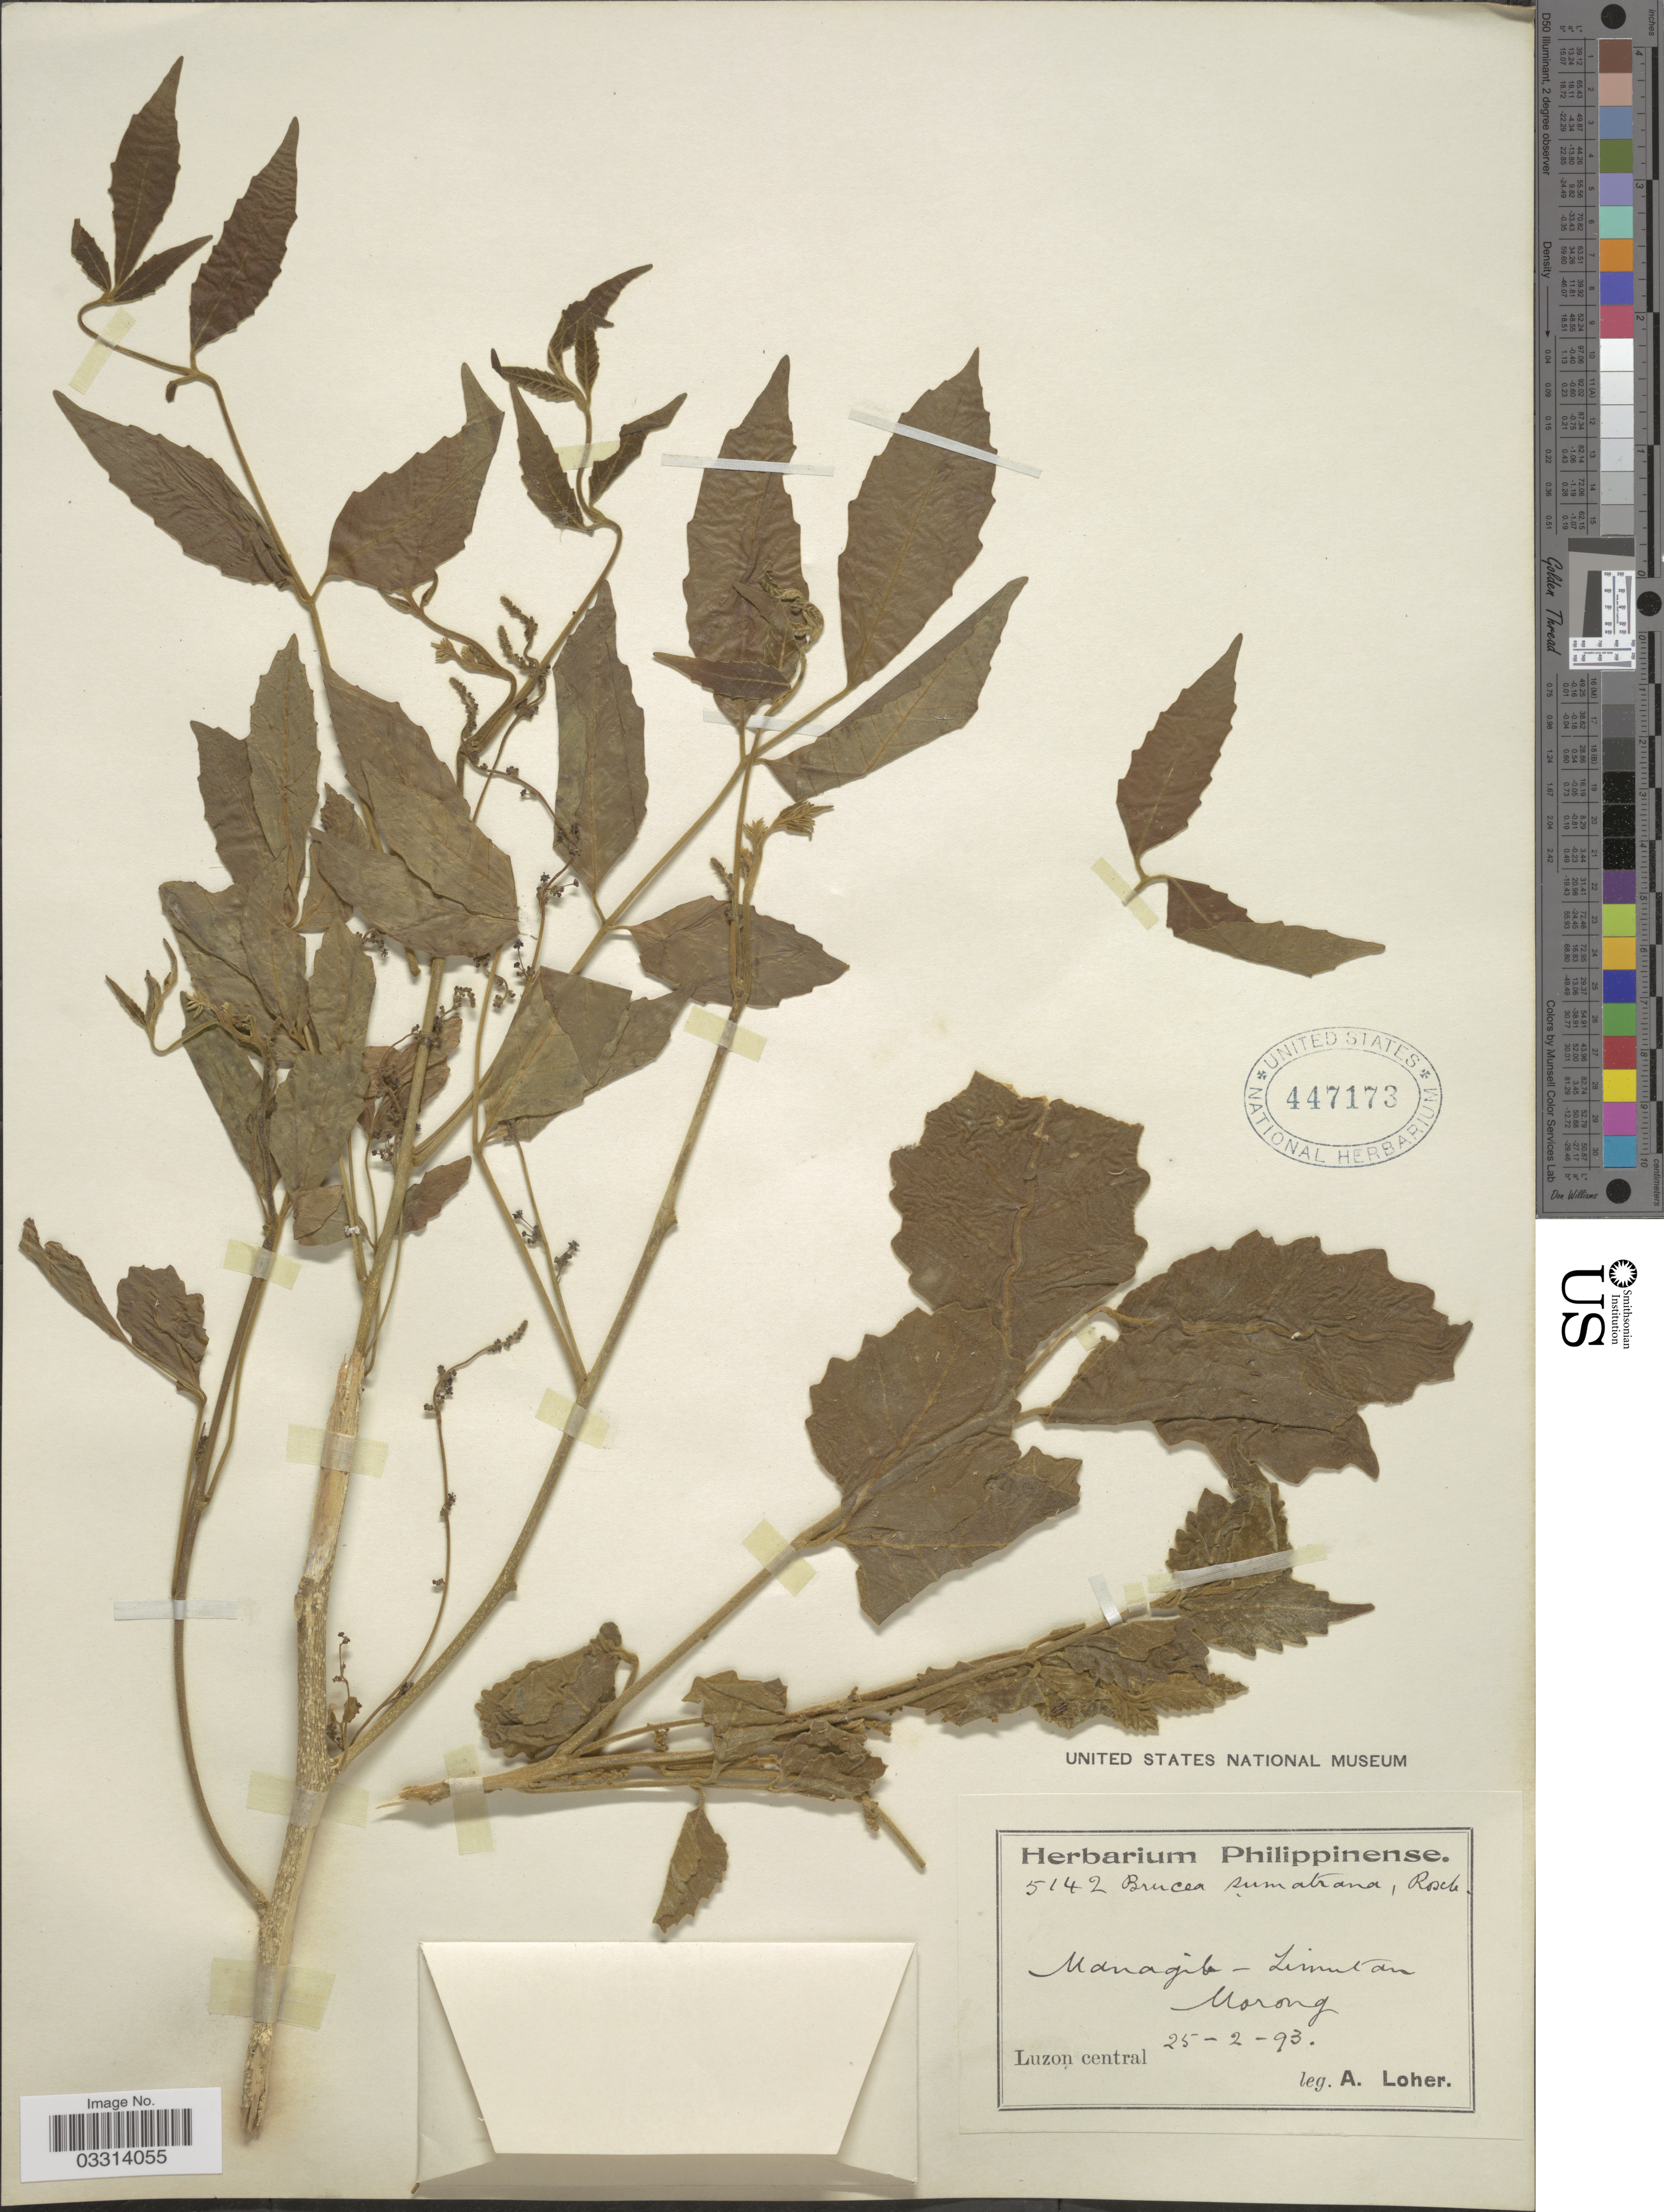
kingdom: Plantae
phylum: Tracheophyta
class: Magnoliopsida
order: Sapindales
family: Simaroubaceae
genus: Brucea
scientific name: Brucea javanica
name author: (L.) Merr.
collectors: A. Loher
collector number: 5142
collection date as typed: Transcribed d/m/y: 25/2/93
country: Philippines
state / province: Central Luzon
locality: Managib - Limutan. Morong. Luzon central.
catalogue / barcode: US 447173